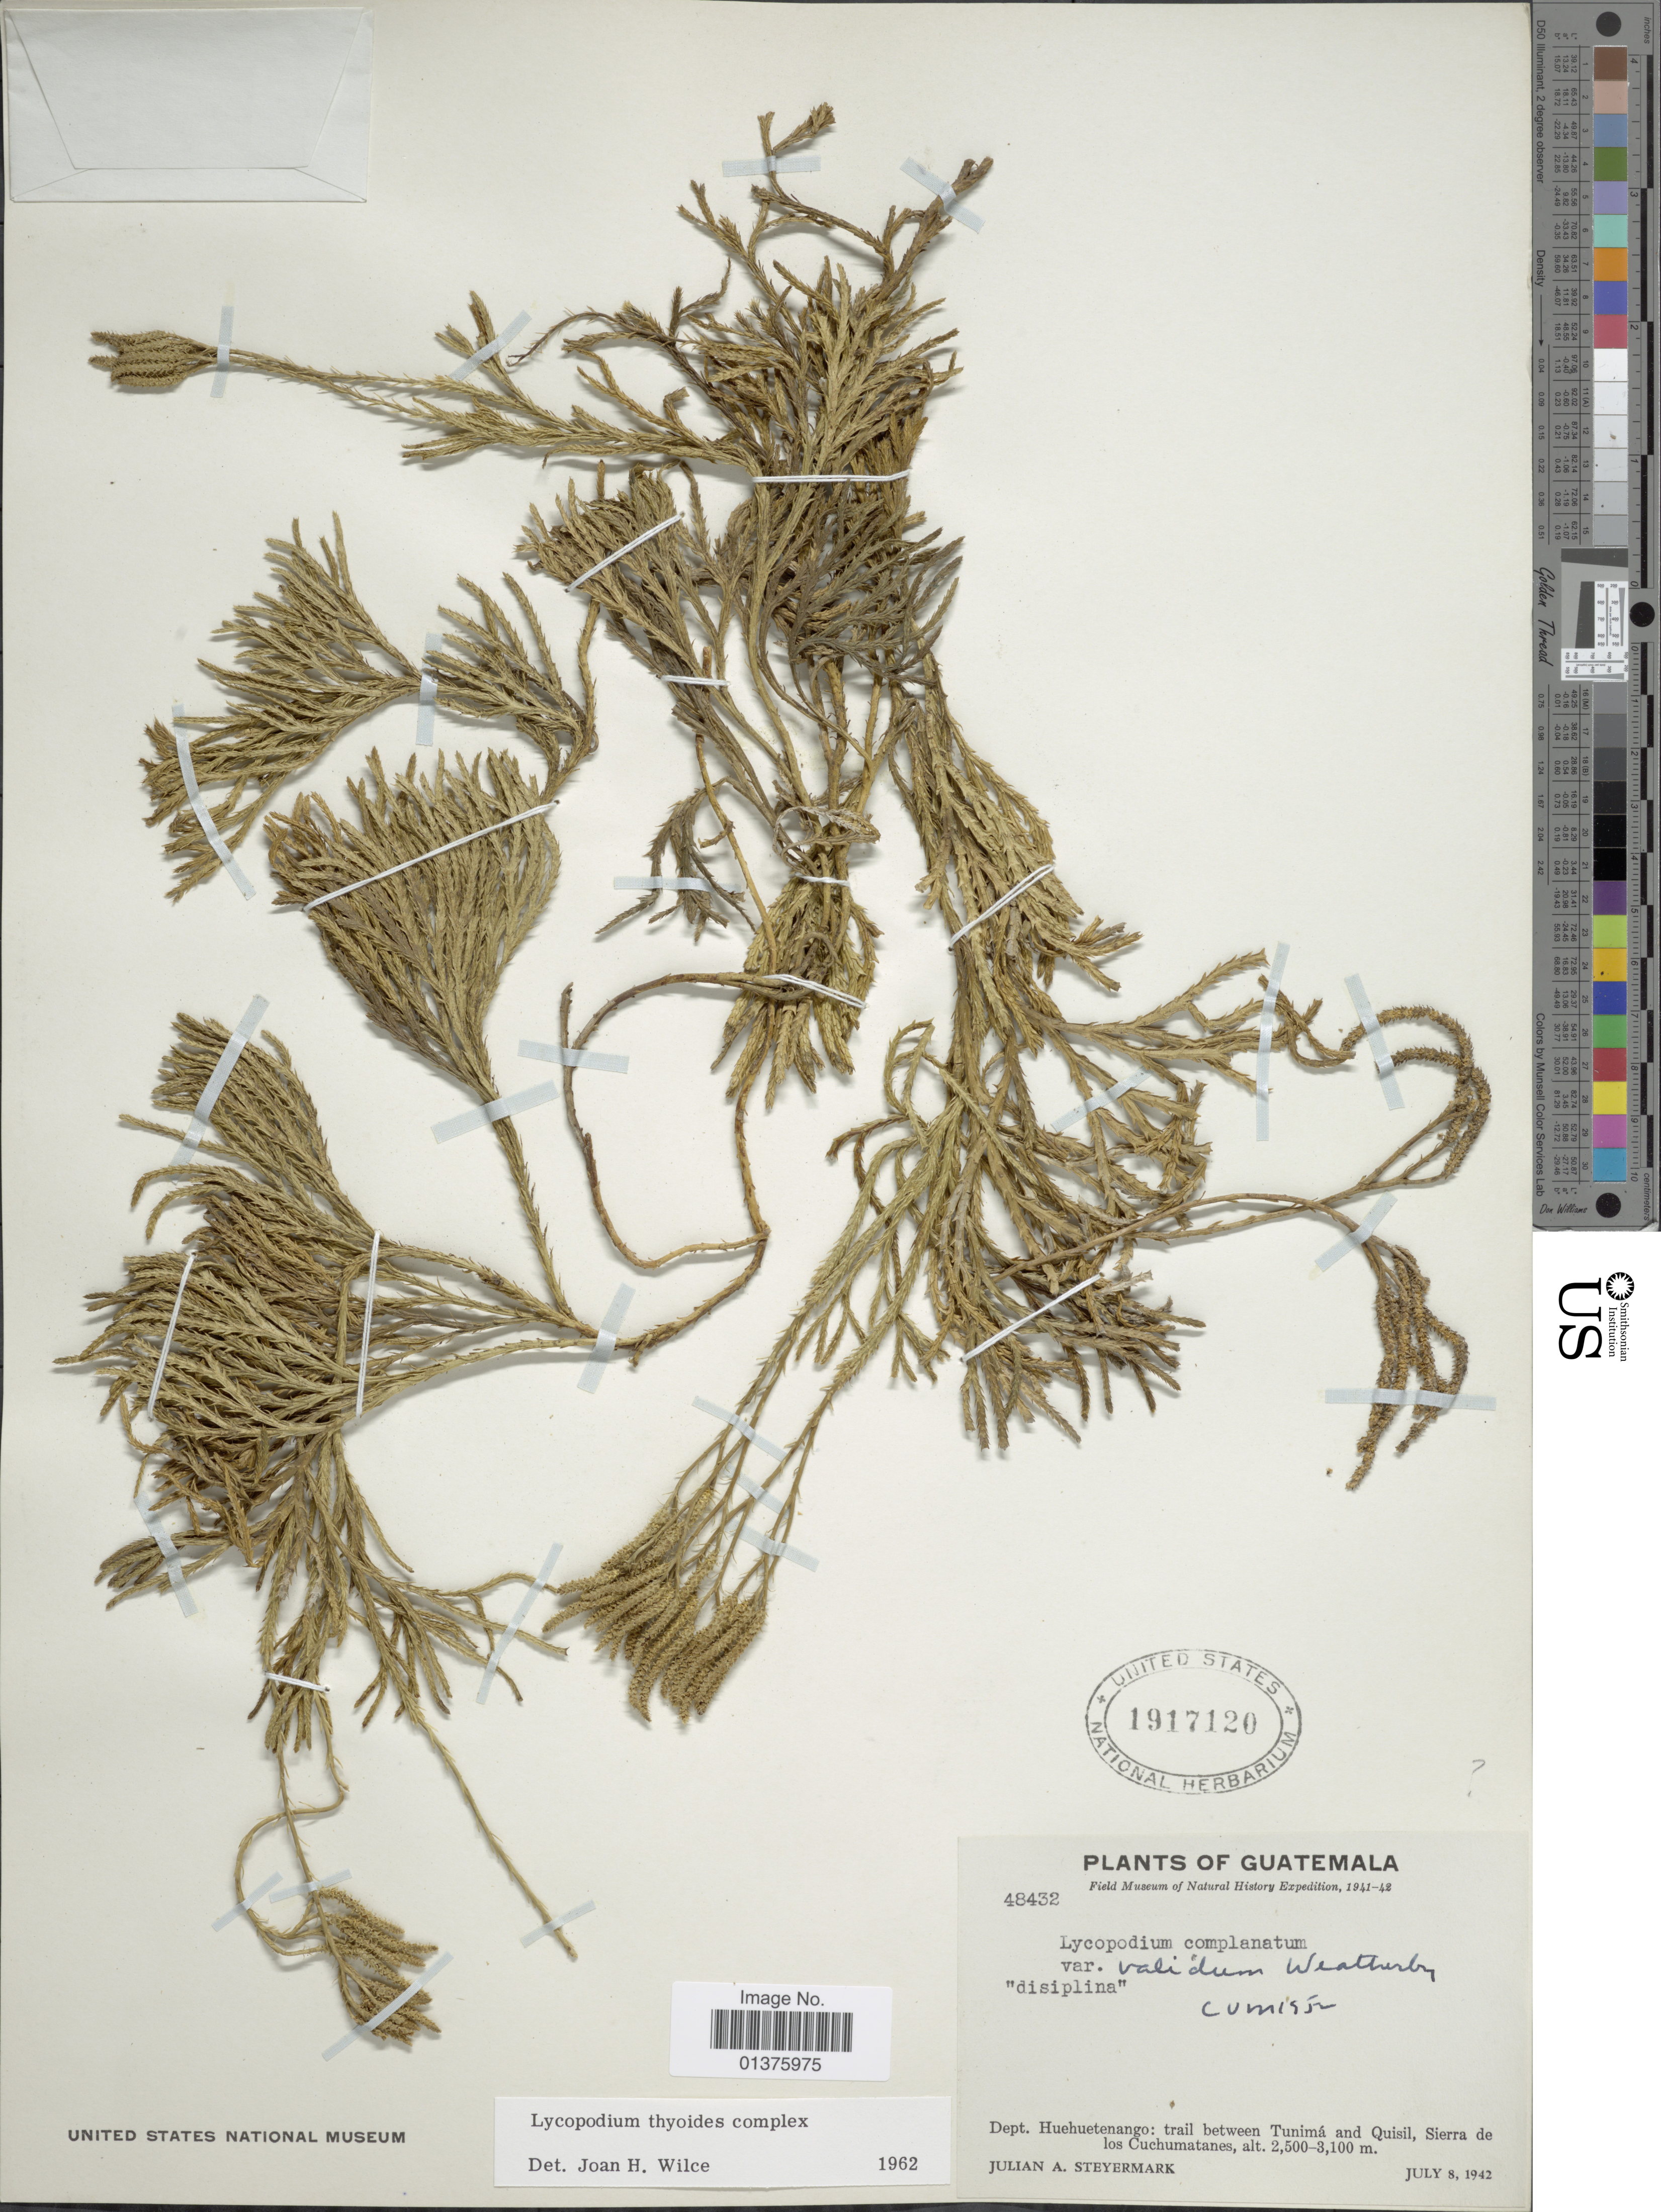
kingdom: Plantae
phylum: Tracheophyta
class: Lycopodiopsida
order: Lycopodiales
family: Lycopodiaceae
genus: Diphasiastrum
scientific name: Diphasiastrum thyoides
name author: (Humb. & Bonpl. ex Willd.) Holub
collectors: J. Steyermark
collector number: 48432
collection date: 1942-07-08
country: Guatemala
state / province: Huehuetenango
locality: Trail between Tunimá and Quisil, Sierra de los Cuchumatanes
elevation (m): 2500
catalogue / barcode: US 1917120